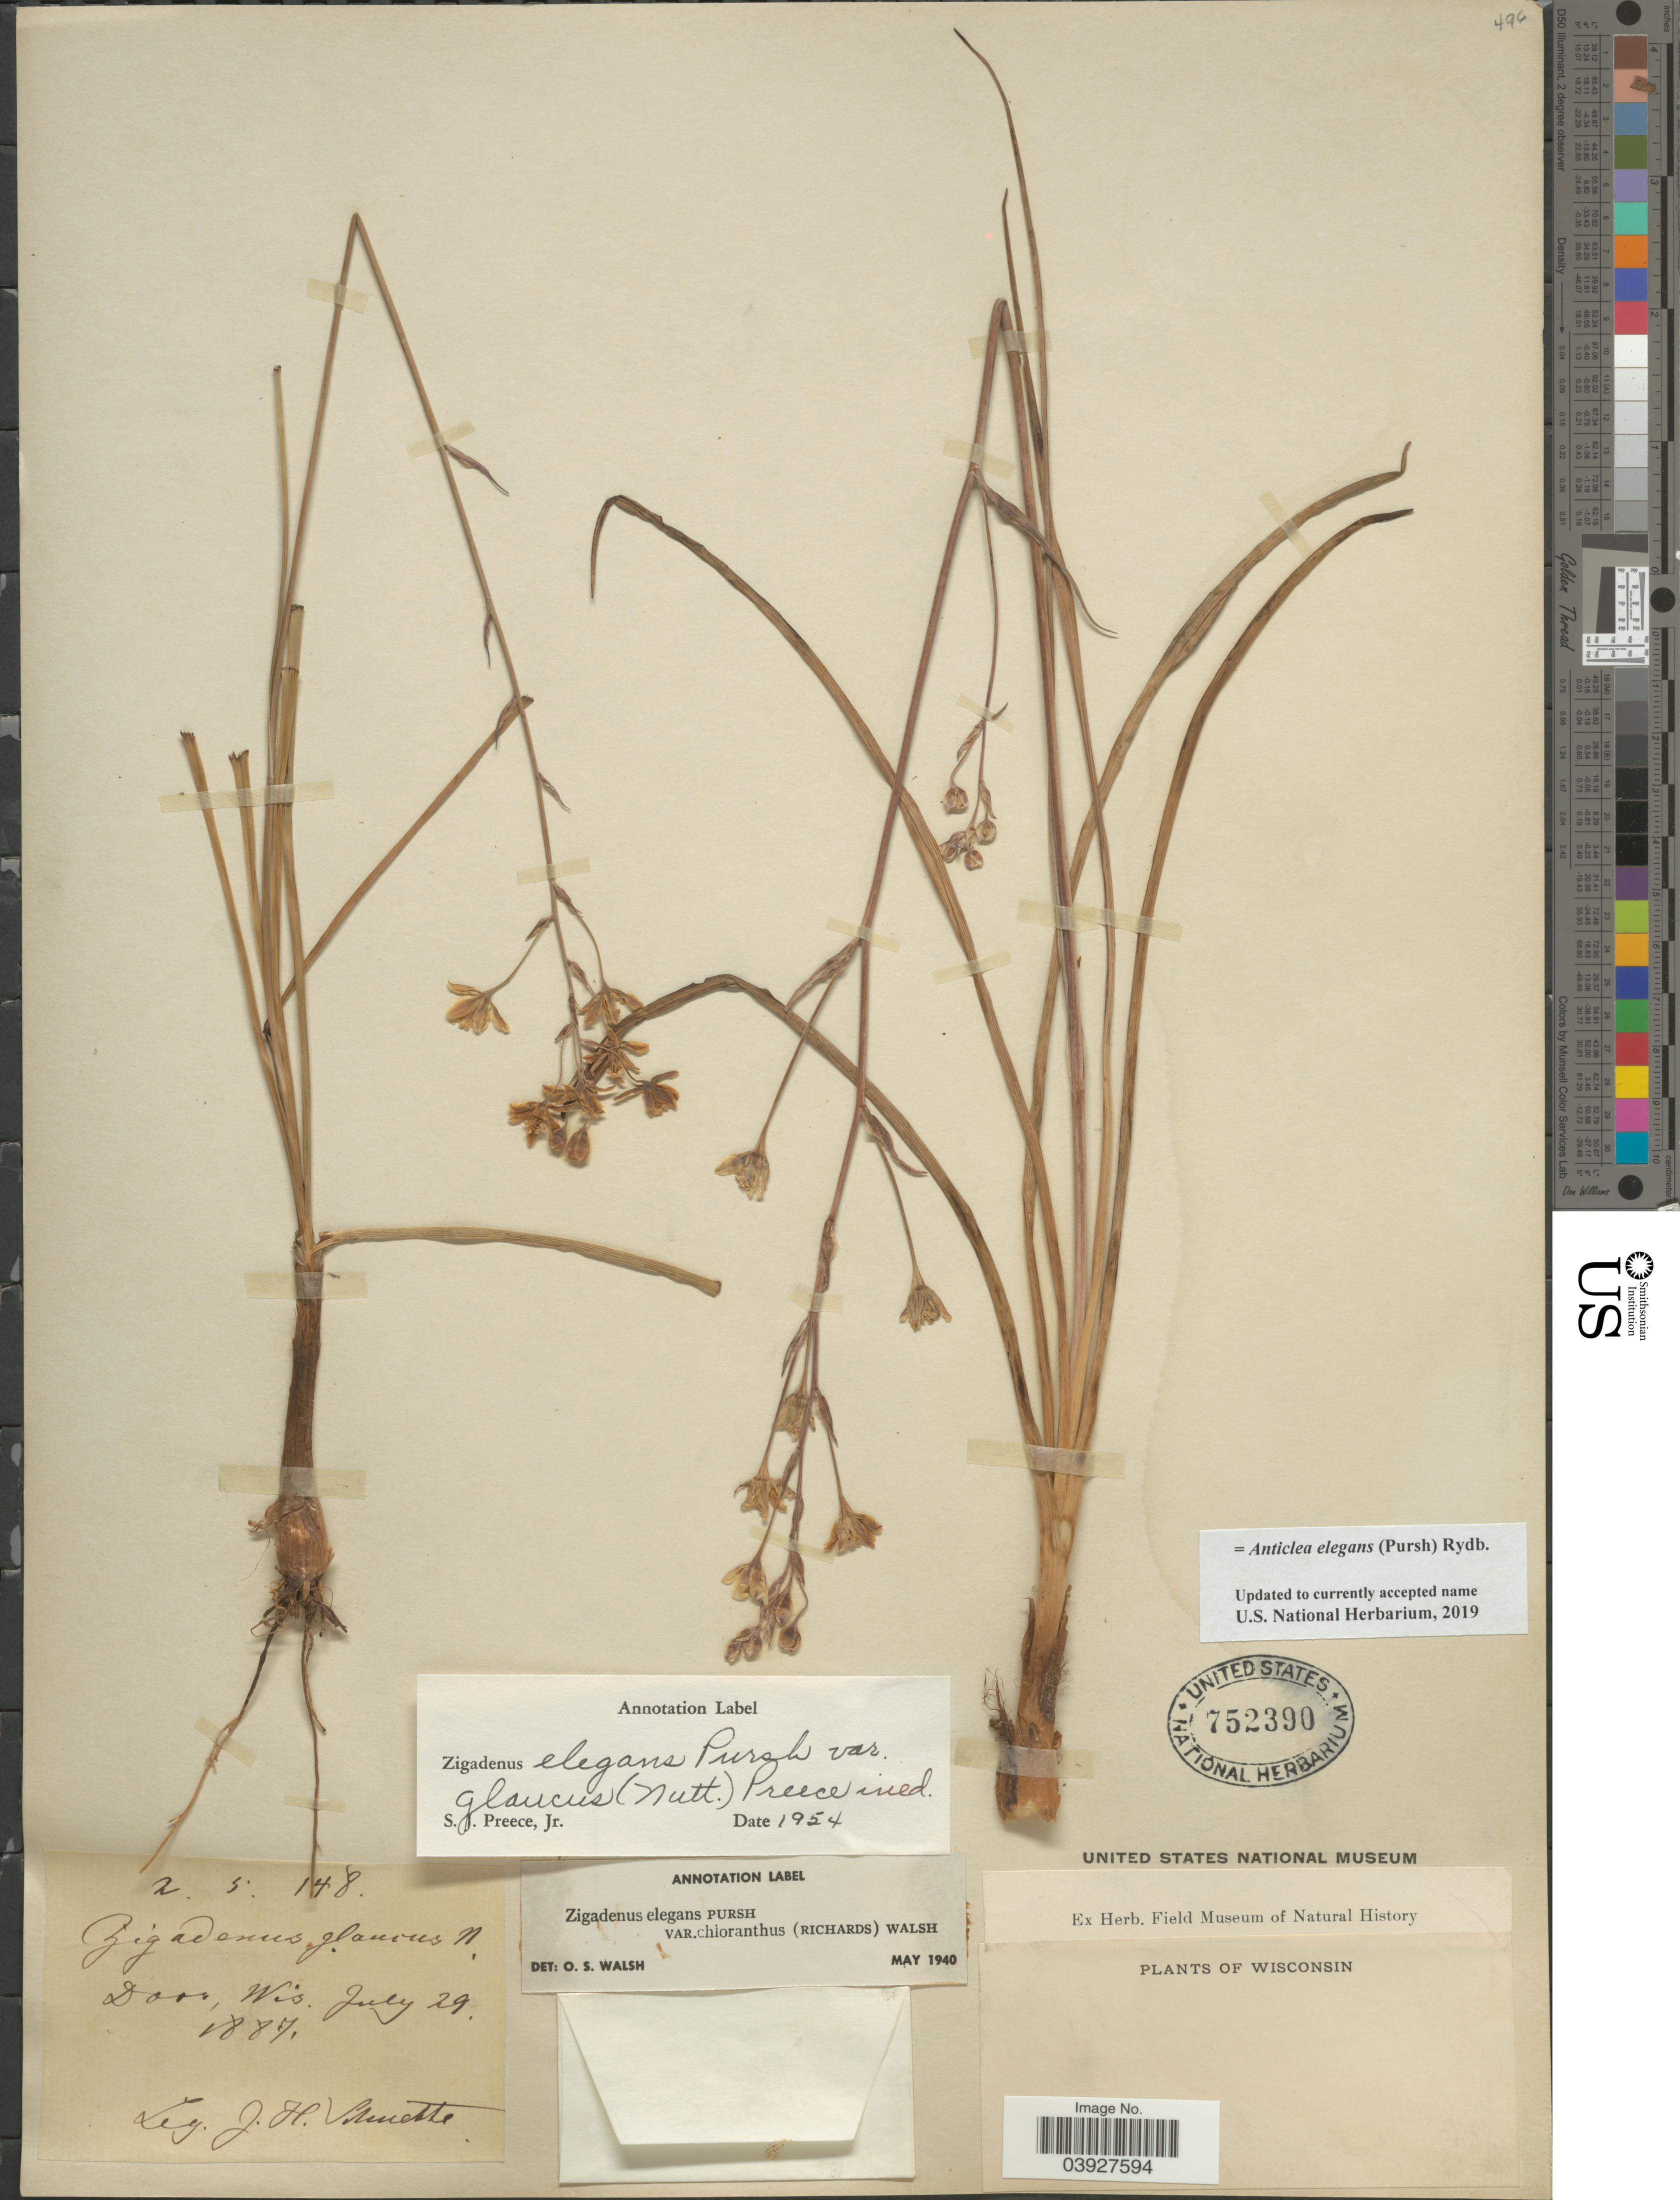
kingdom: Plantae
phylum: Tracheophyta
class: Liliopsida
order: Liliales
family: Melanthiaceae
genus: Anticlea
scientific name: Anticlea elegans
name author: (Pursh) Rydb.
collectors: J. H. Schuette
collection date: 1887-07-29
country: United States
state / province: Wisconsin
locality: Door.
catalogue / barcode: US 752390